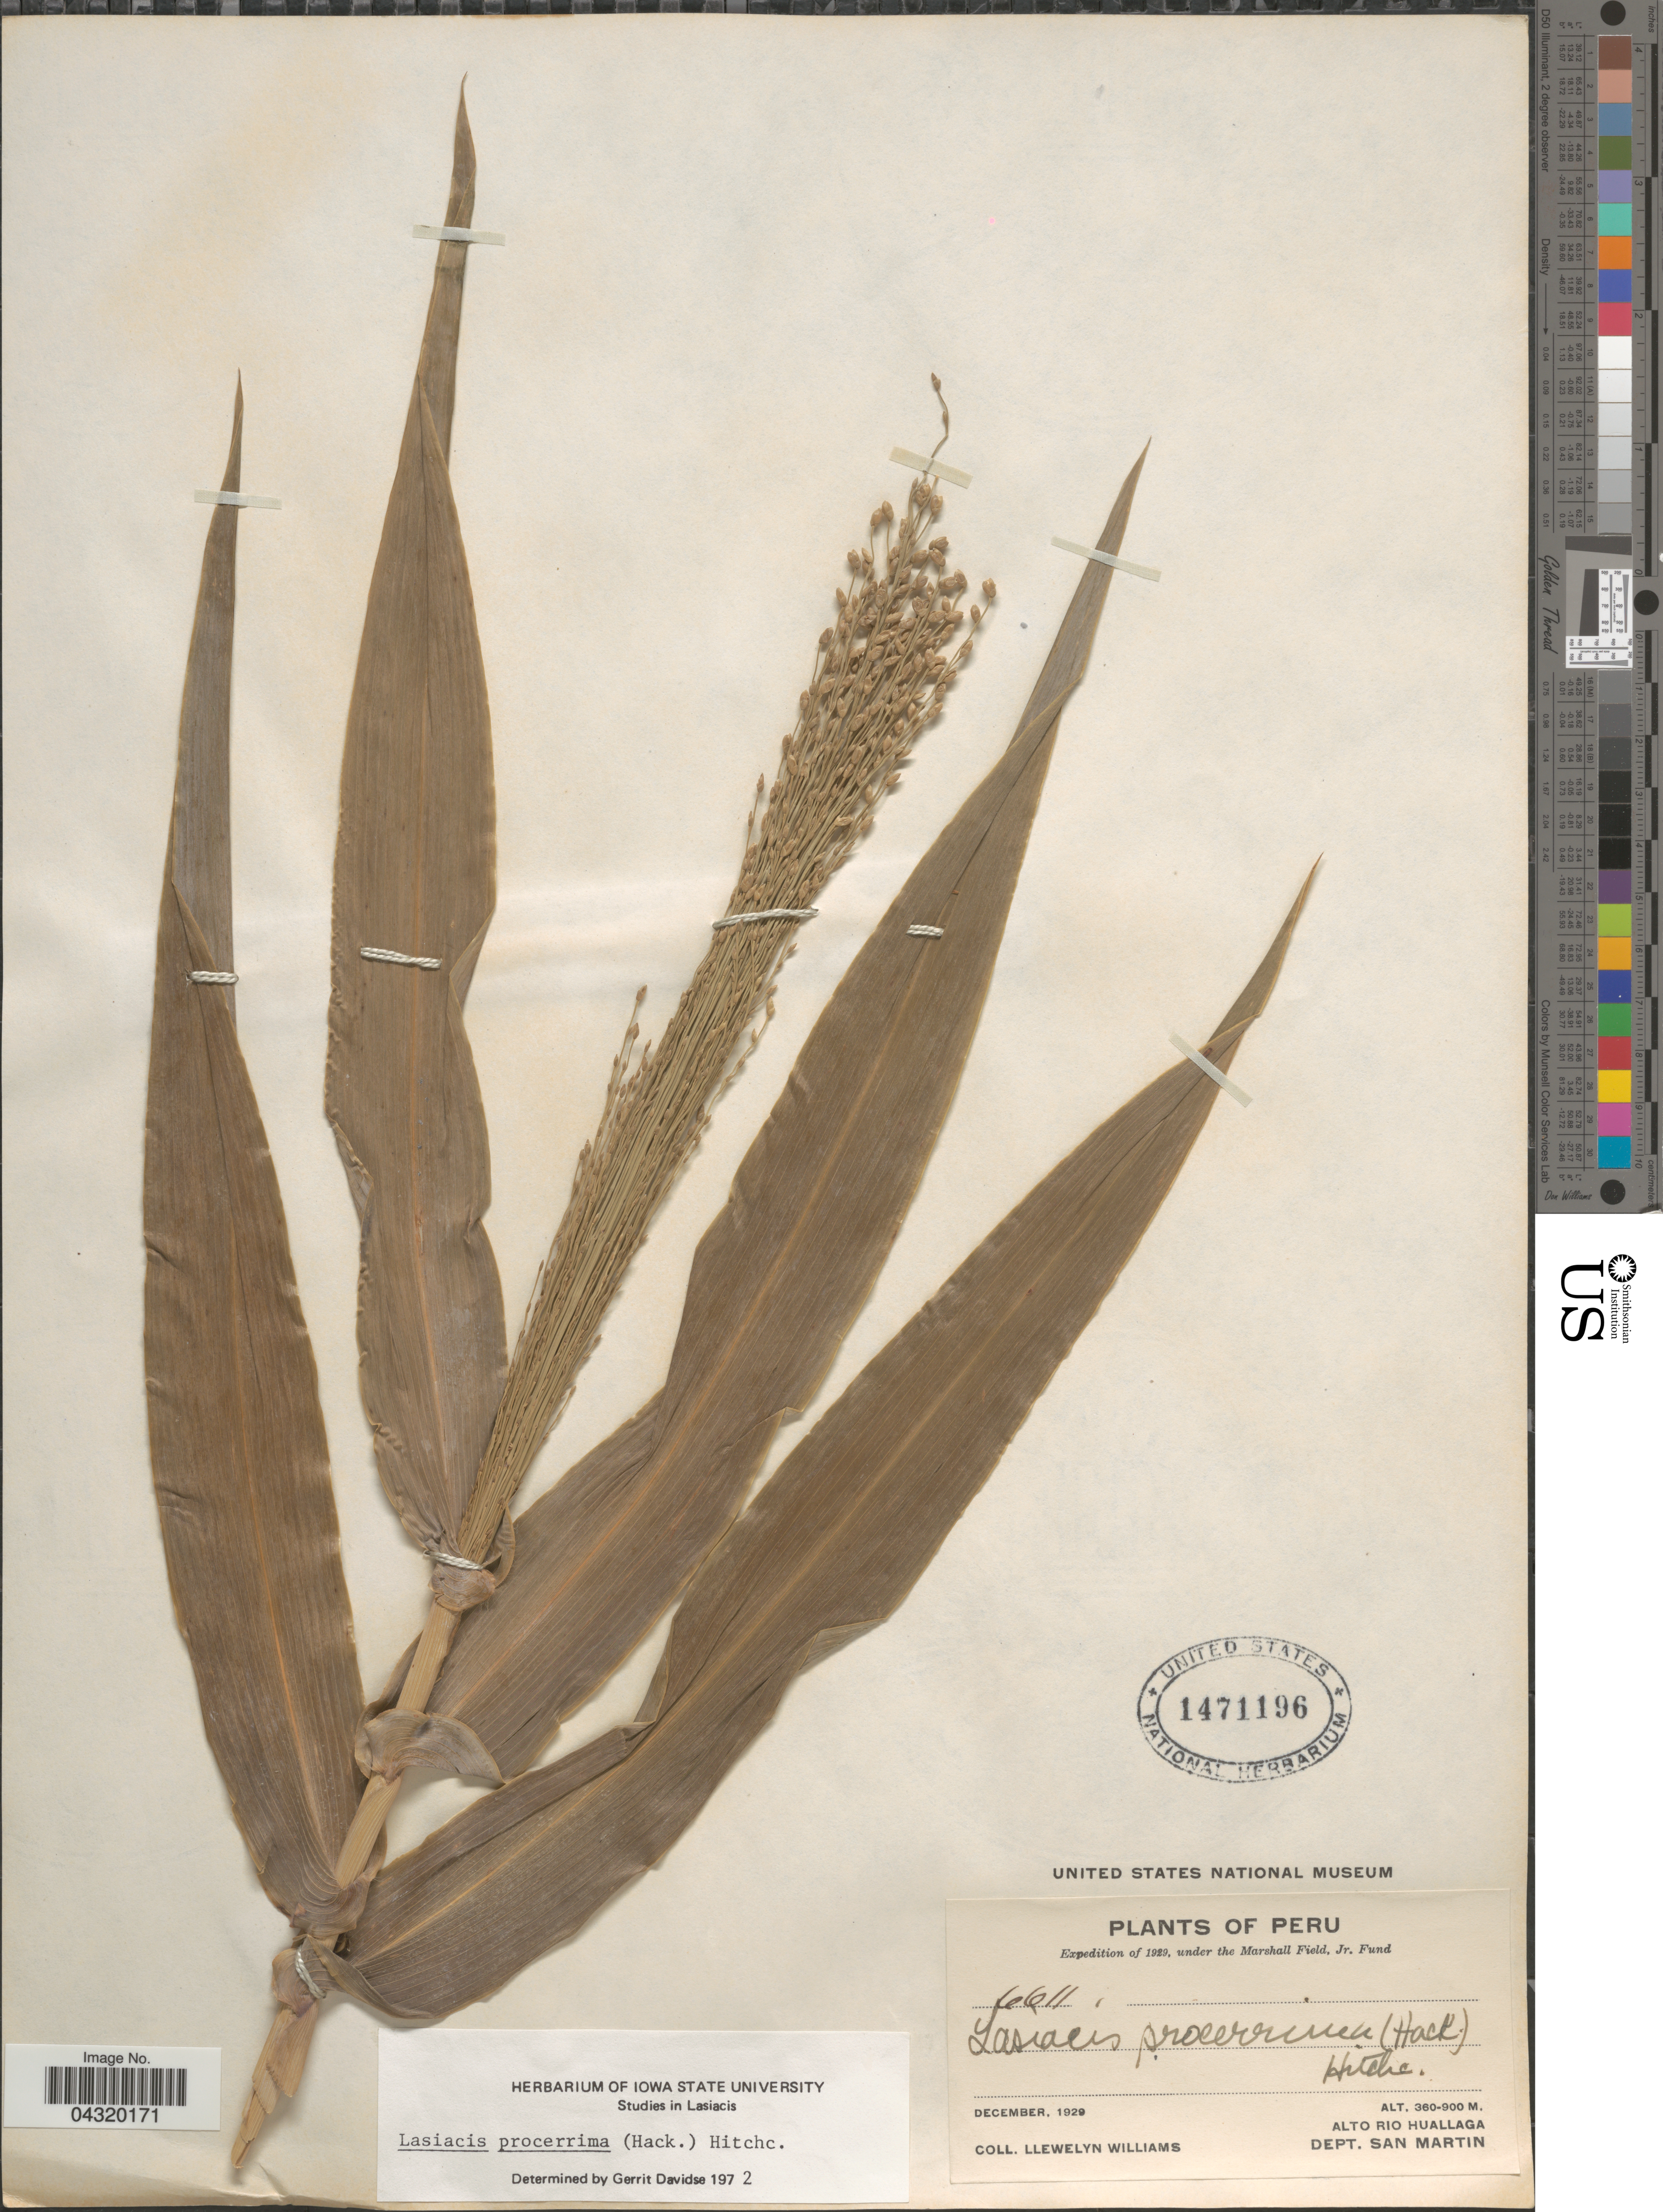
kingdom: Plantae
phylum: Tracheophyta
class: Liliopsida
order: Poales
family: Poaceae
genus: Lasiacis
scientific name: Lasiacis procerrima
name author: (Hack.) Hitchc.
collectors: Ll. Williams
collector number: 6611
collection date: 1929-12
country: Peru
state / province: San Martín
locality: Expedition of 1929, under the Marshall Field, Jr. Fund. Alto Rio Huallaga. Dept. San Martin.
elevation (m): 360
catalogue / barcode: US 1471196